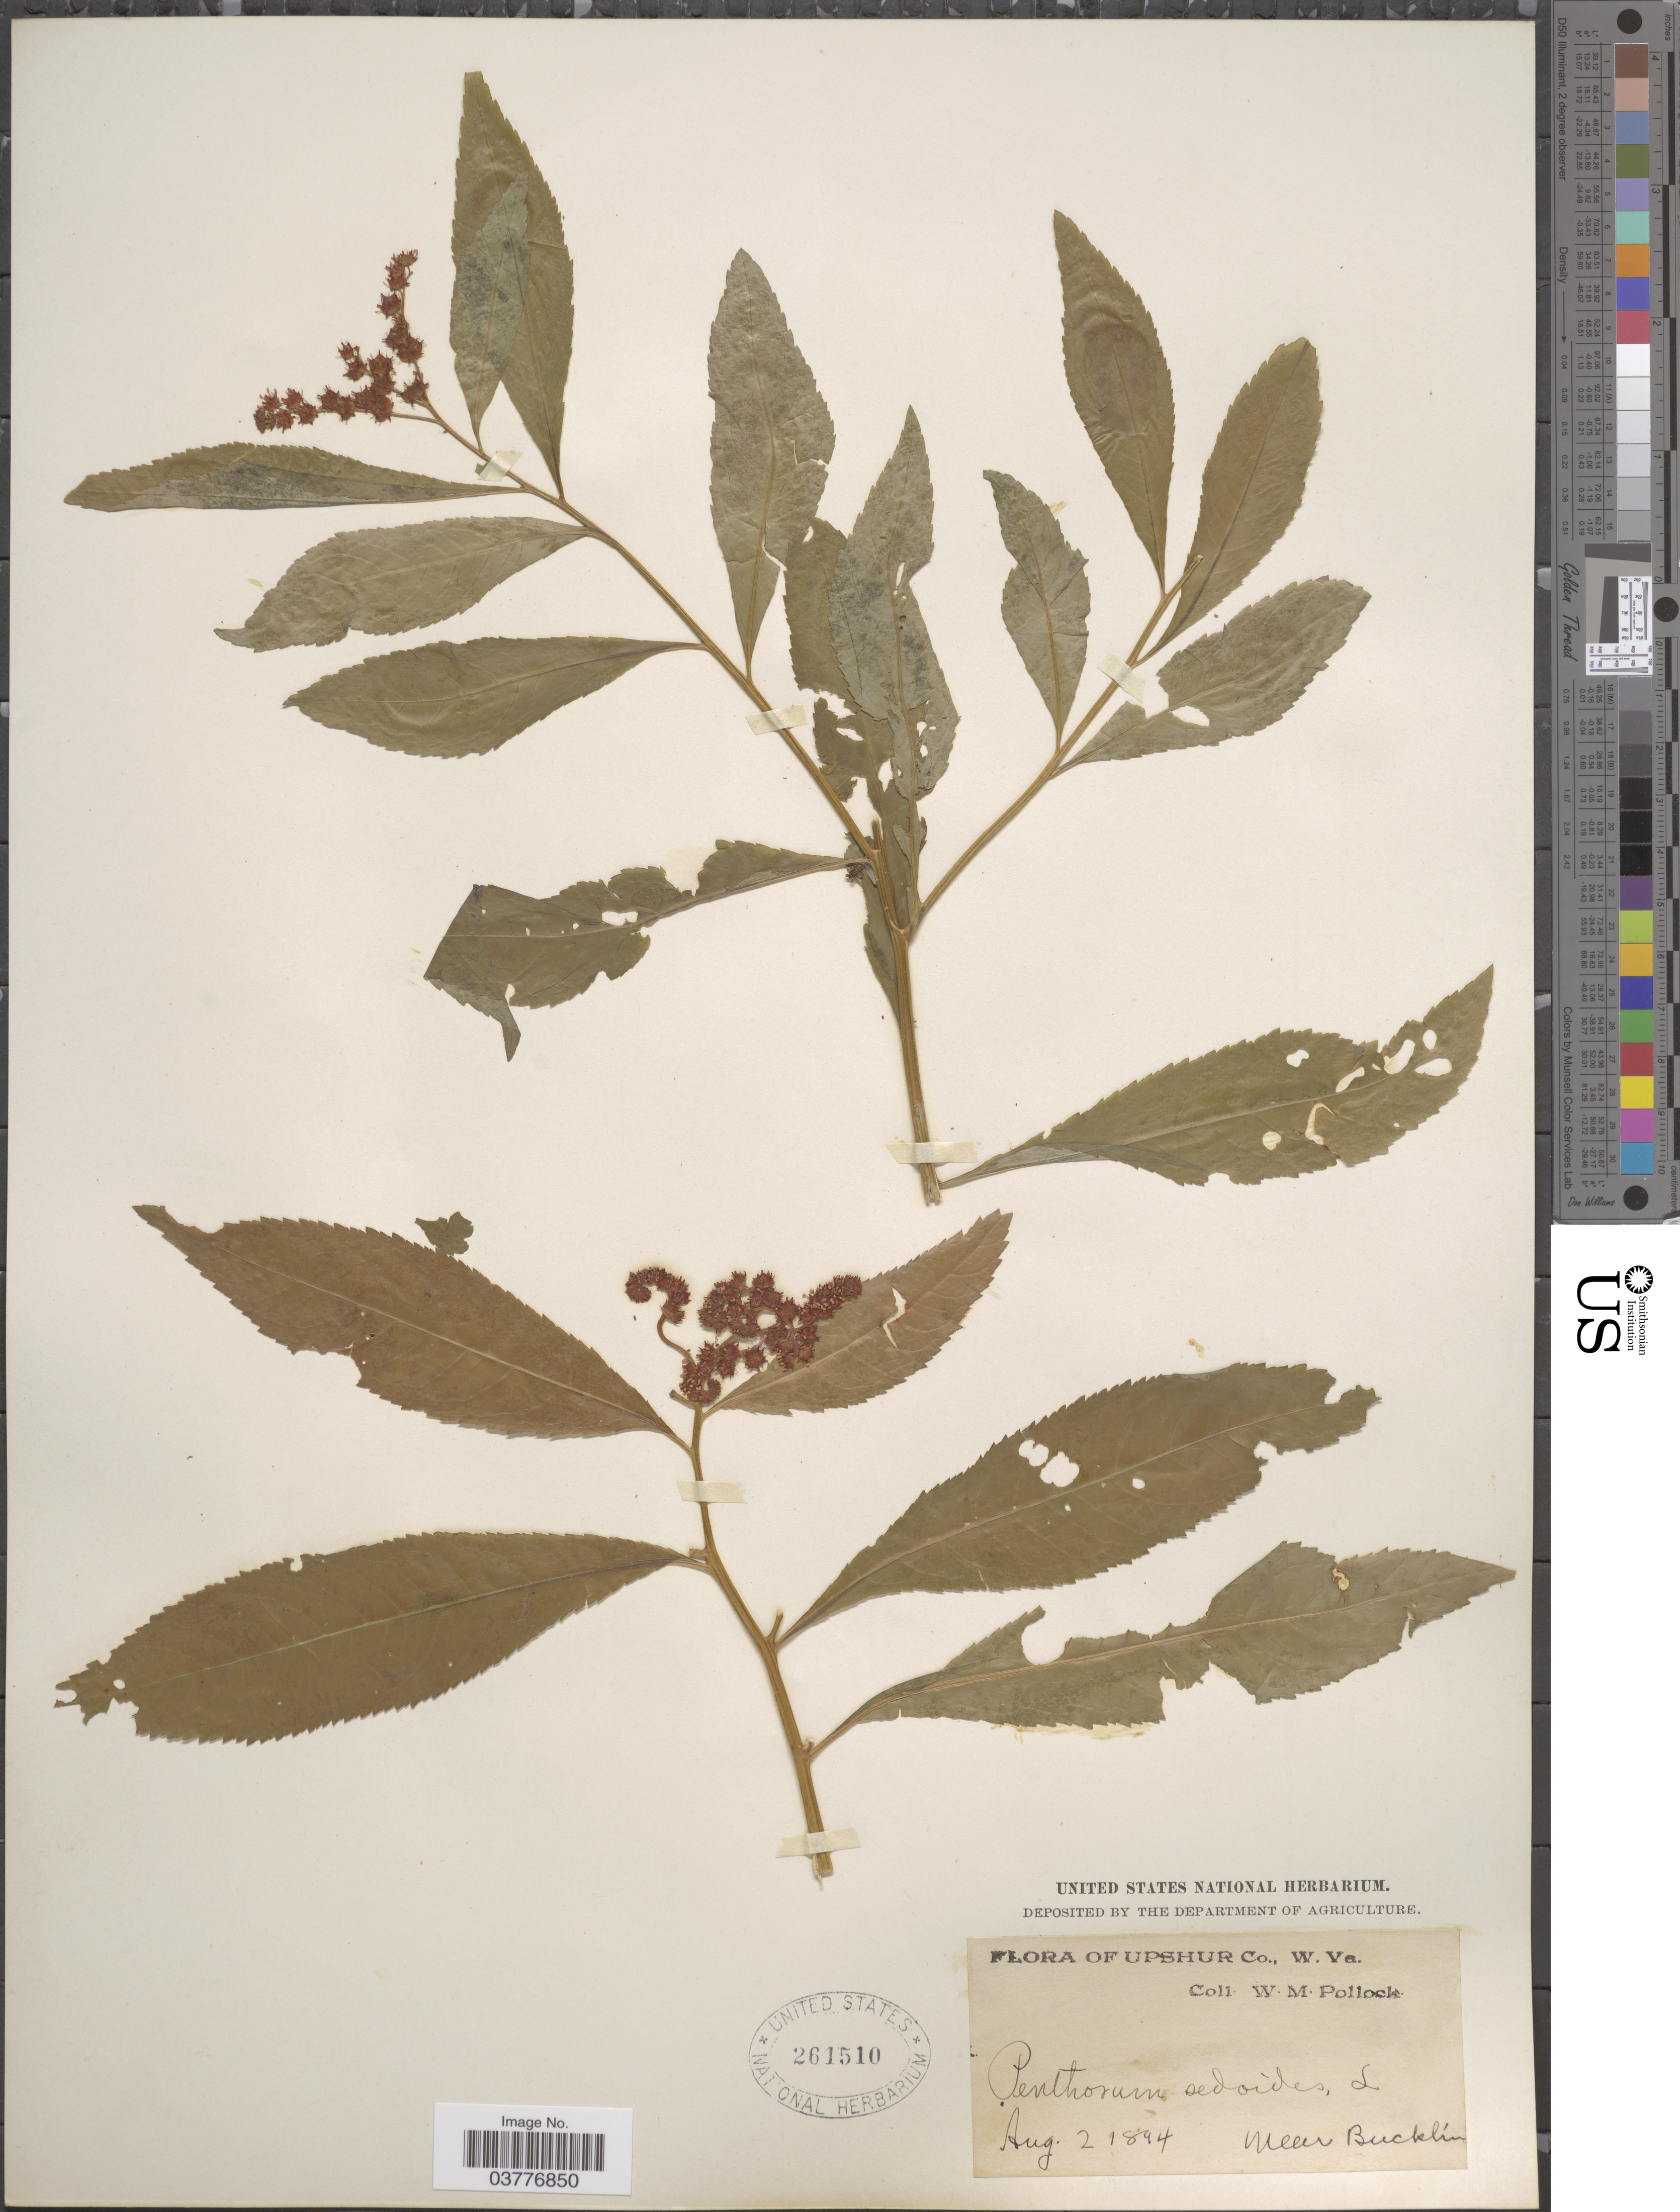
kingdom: Plantae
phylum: Tracheophyta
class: Magnoliopsida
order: Saxifragales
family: Penthoraceae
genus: Penthorum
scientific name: Penthorum sedoides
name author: L.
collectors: W. M. Pollock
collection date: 1894-08-02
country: United States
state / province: West Virginia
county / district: Upshur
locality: W. Va. Near Bucklin.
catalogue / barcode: US 261510